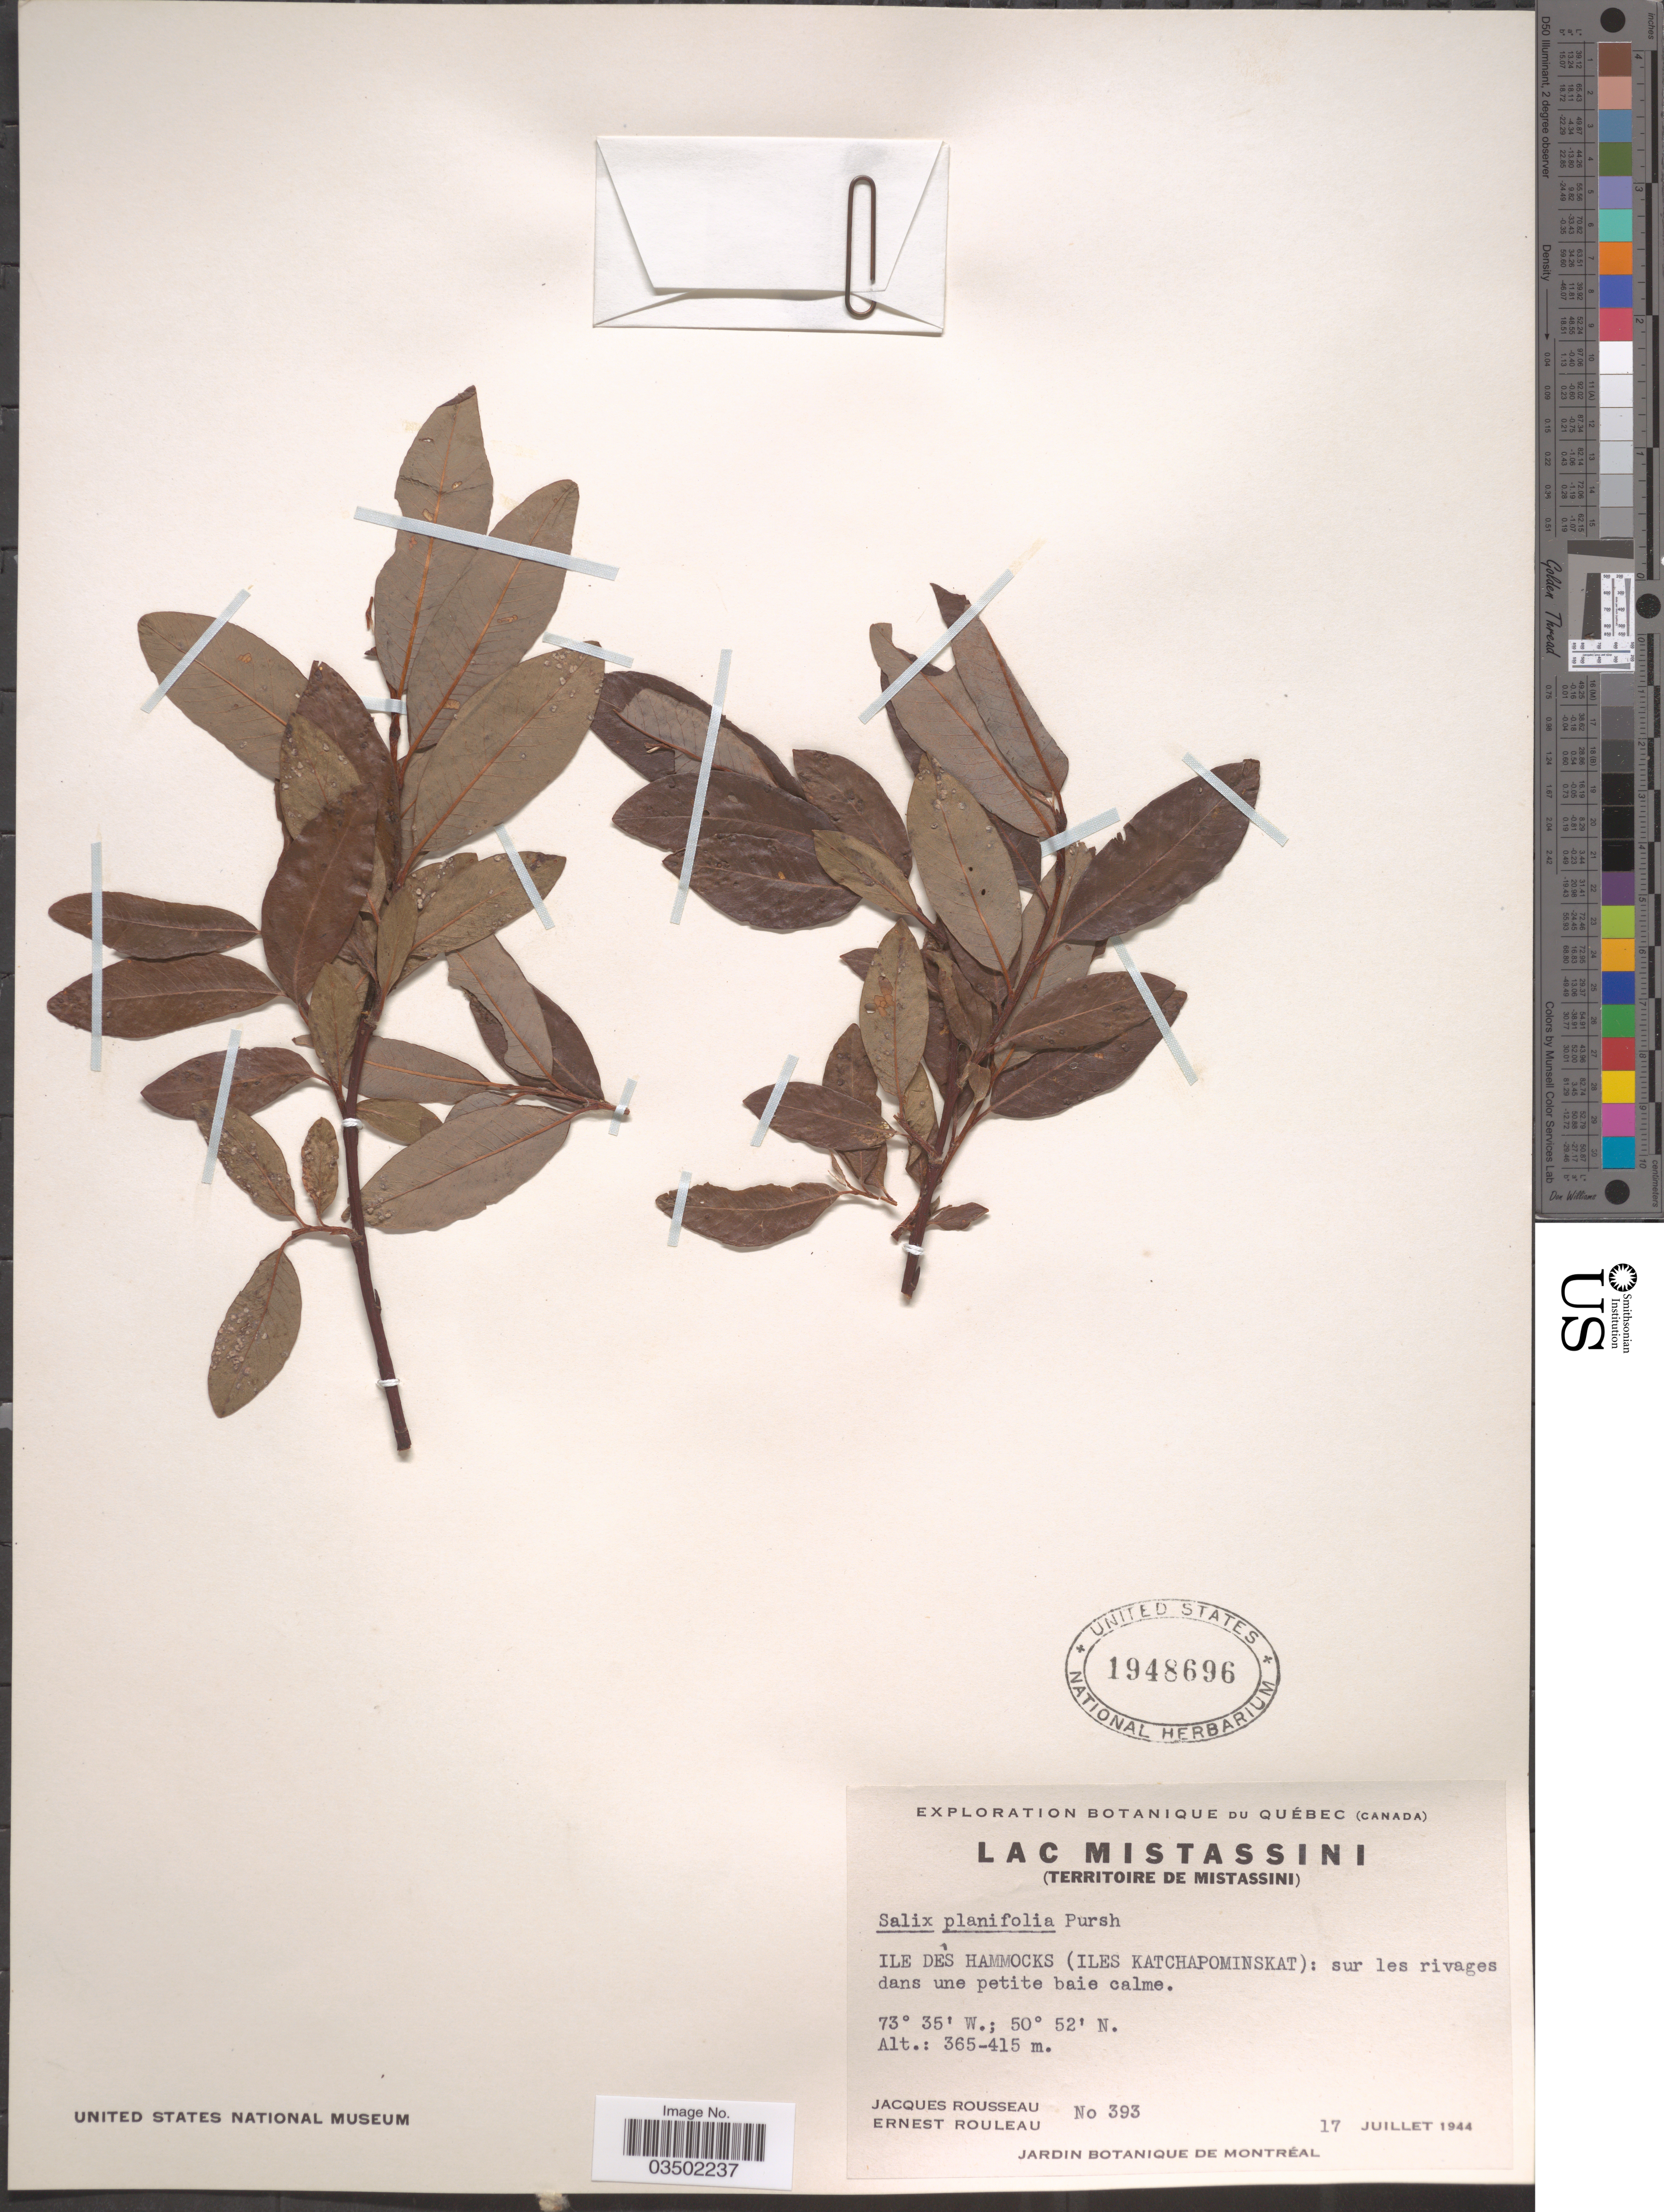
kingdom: Plantae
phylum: Tracheophyta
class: Magnoliopsida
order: Malpighiales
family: Salicaceae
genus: Salix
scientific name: Salix planifolia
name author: Pursh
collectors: J. Rousseau & J. Rouleau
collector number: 393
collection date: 1944-07-17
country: Canada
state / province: Quebec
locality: Lac Mistassini (Territoire de Mistassini). Ile des Hammocks (Iles Katchapominskat): sur les rivages dans une petite baie calme.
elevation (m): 365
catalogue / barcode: US 1948696